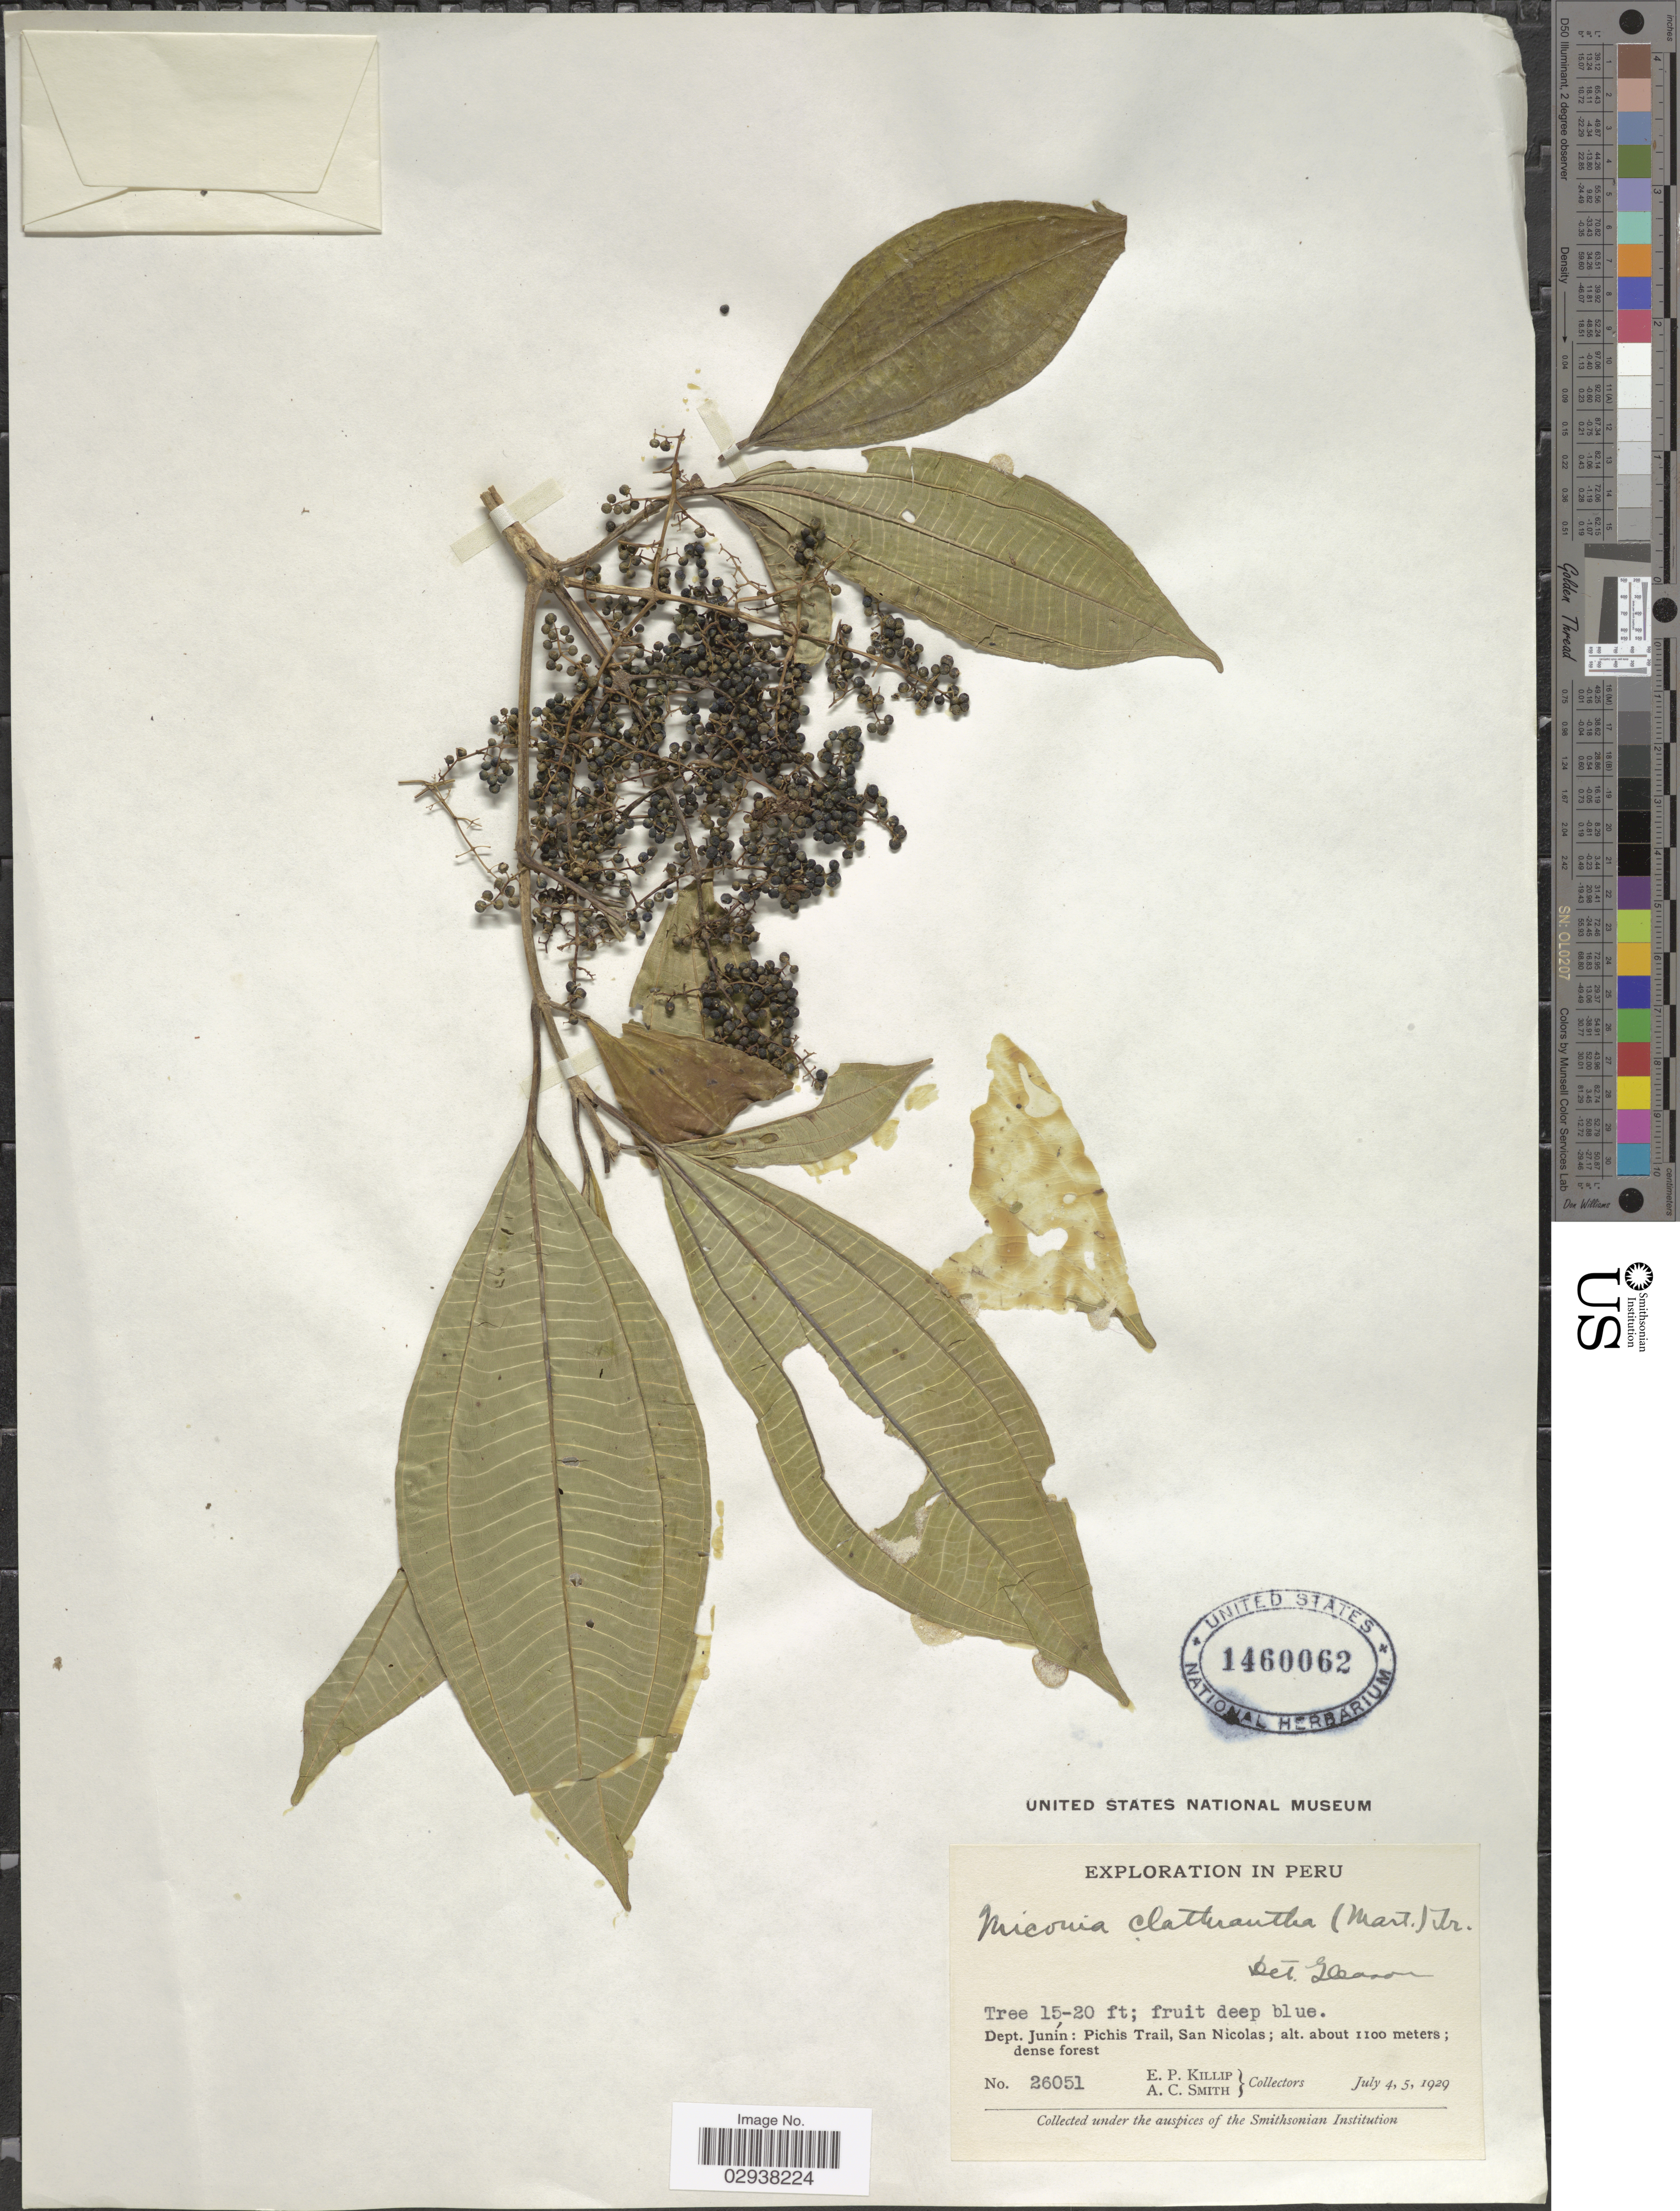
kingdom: Plantae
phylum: Tracheophyta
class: Magnoliopsida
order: Myrtales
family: Melastomataceae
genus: Miconia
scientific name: Miconia clathrantha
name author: Triana ex Cogn. in A. DC.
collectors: E. P. Killip & A. C. Smith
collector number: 26051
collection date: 1929-07-04/1929-07-05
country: Peru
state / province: Junín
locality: Dept. Junín: Pichis Trail, San Nicolas.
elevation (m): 1100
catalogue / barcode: US 1460062